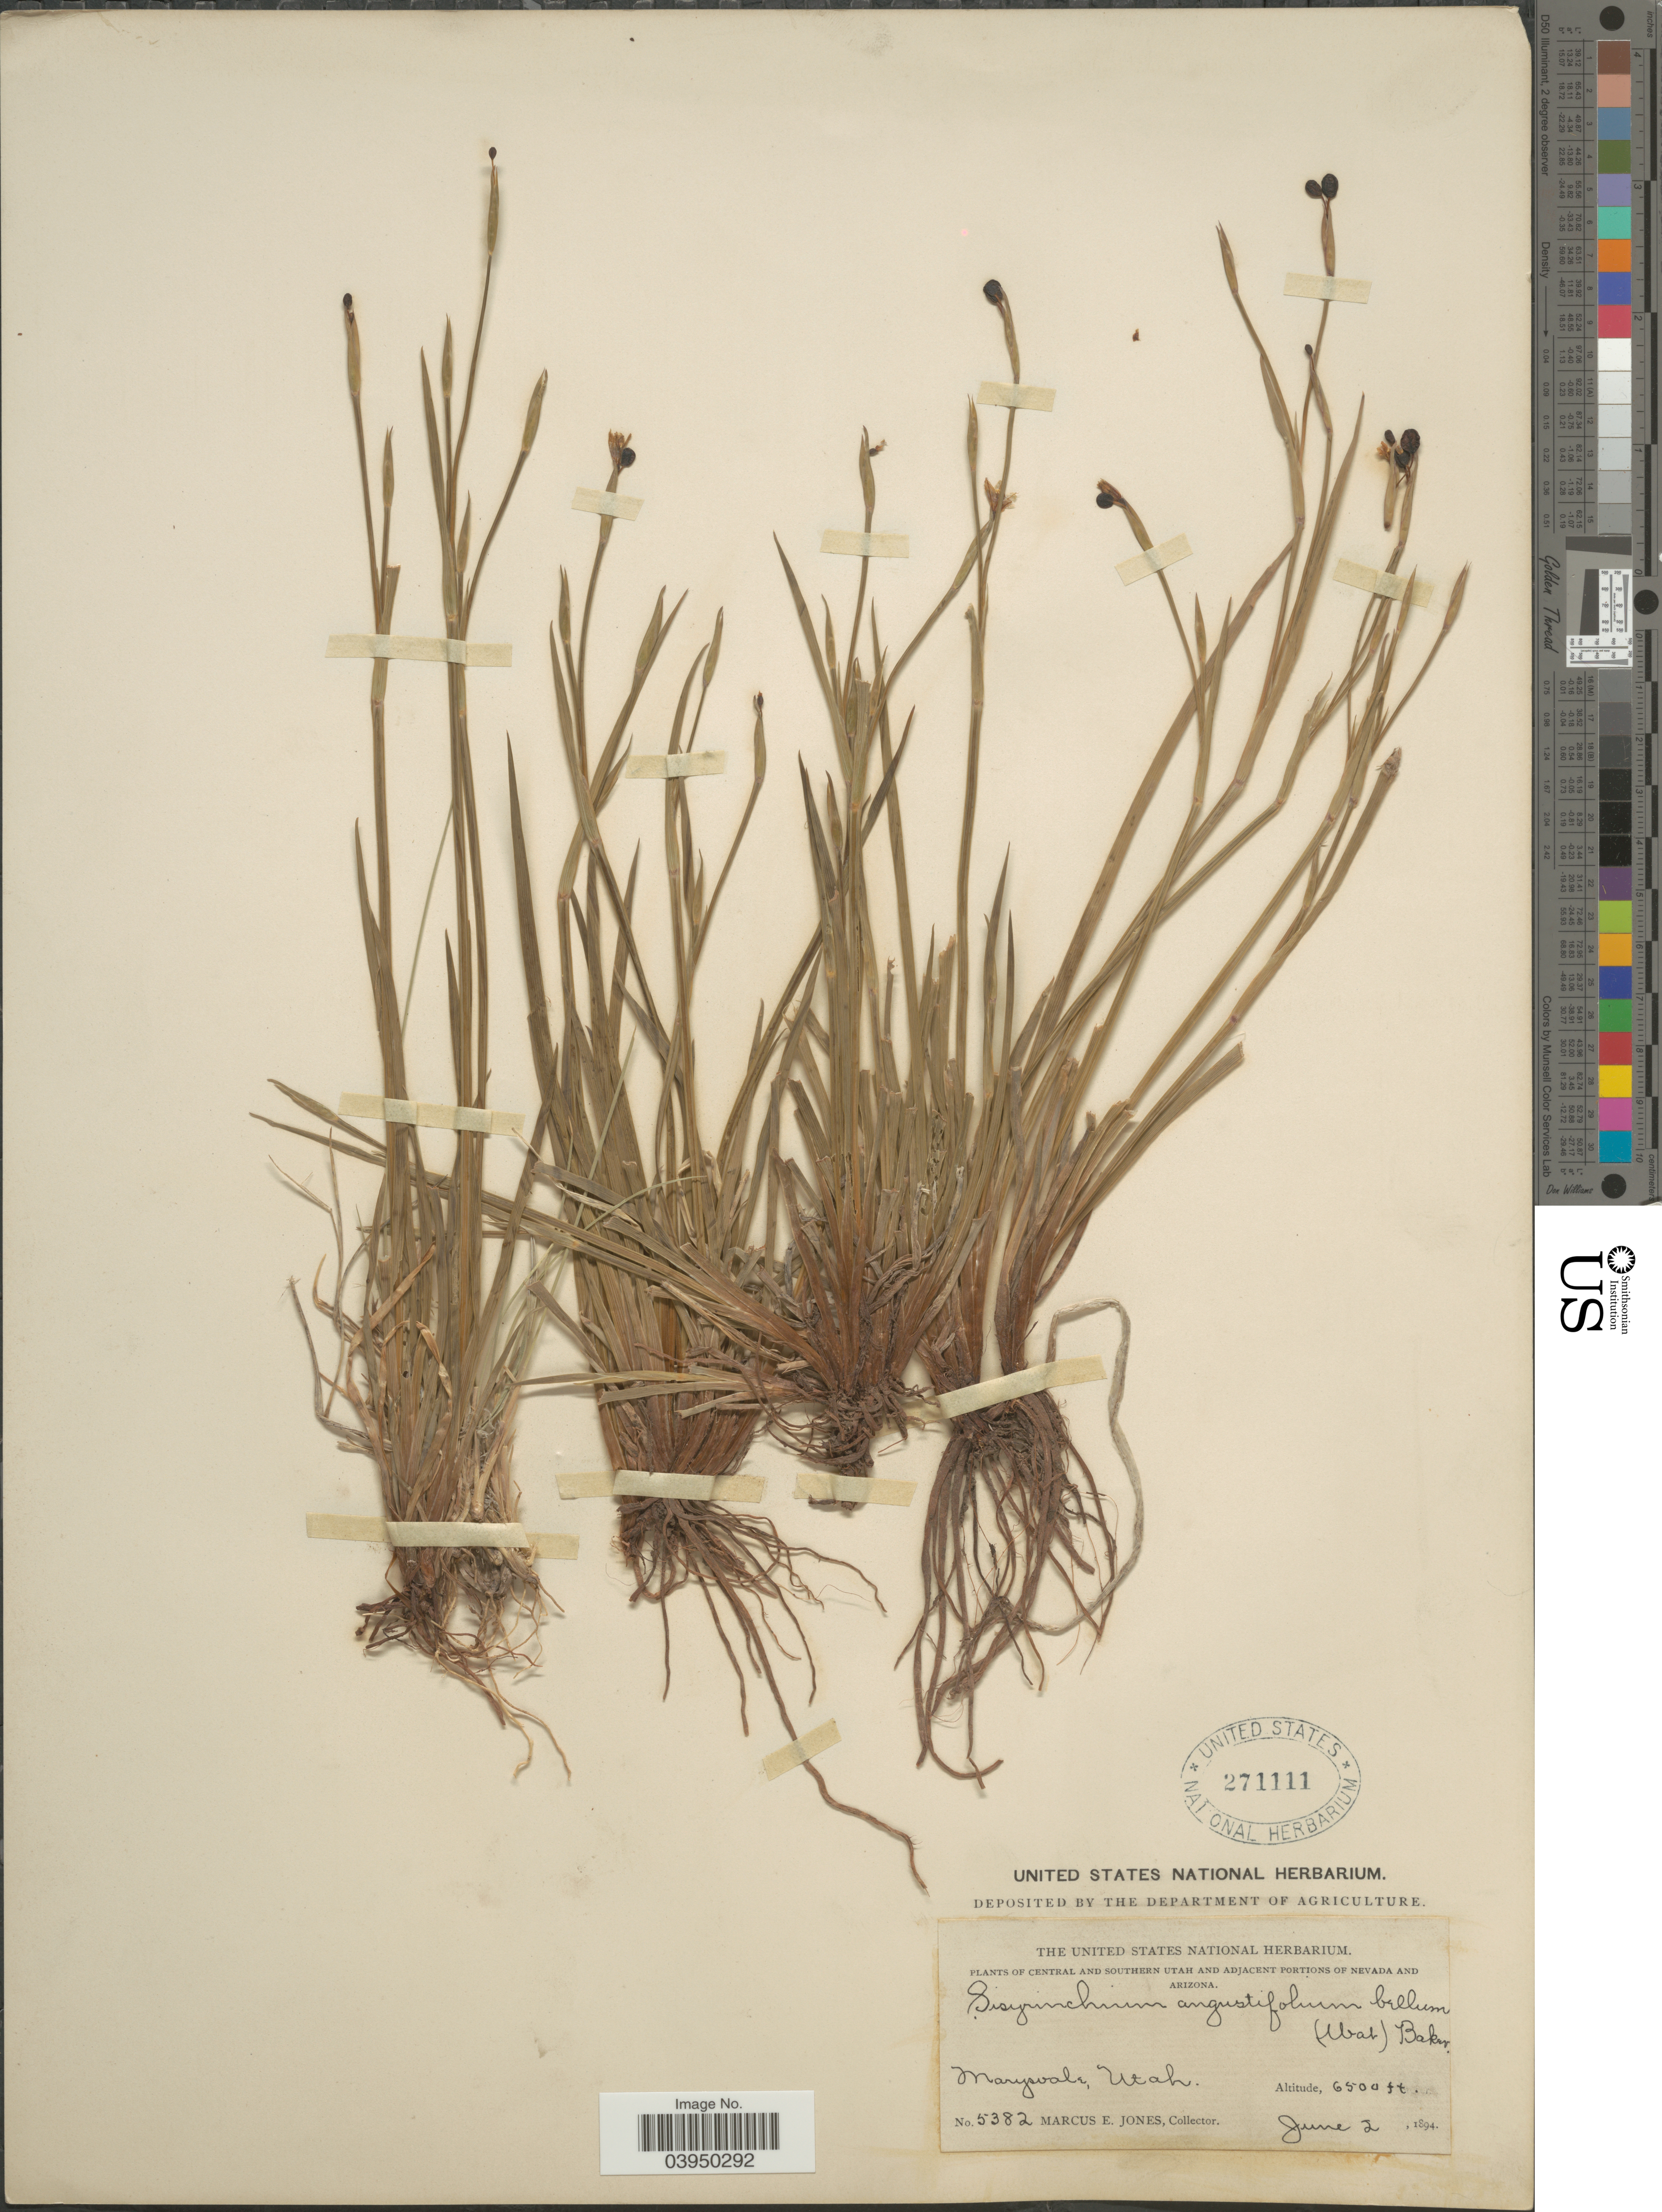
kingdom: Plantae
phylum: Tracheophyta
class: Liliopsida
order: Asparagales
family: Iridaceae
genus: Sisyrinchium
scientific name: Sisyrinchium amethystinum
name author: E.P. Bicknell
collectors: M. E. Jones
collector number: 5382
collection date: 1894-06-02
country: United States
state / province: Utah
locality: Central and Southern Utah. Marysvale.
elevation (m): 1981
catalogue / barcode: US 271111